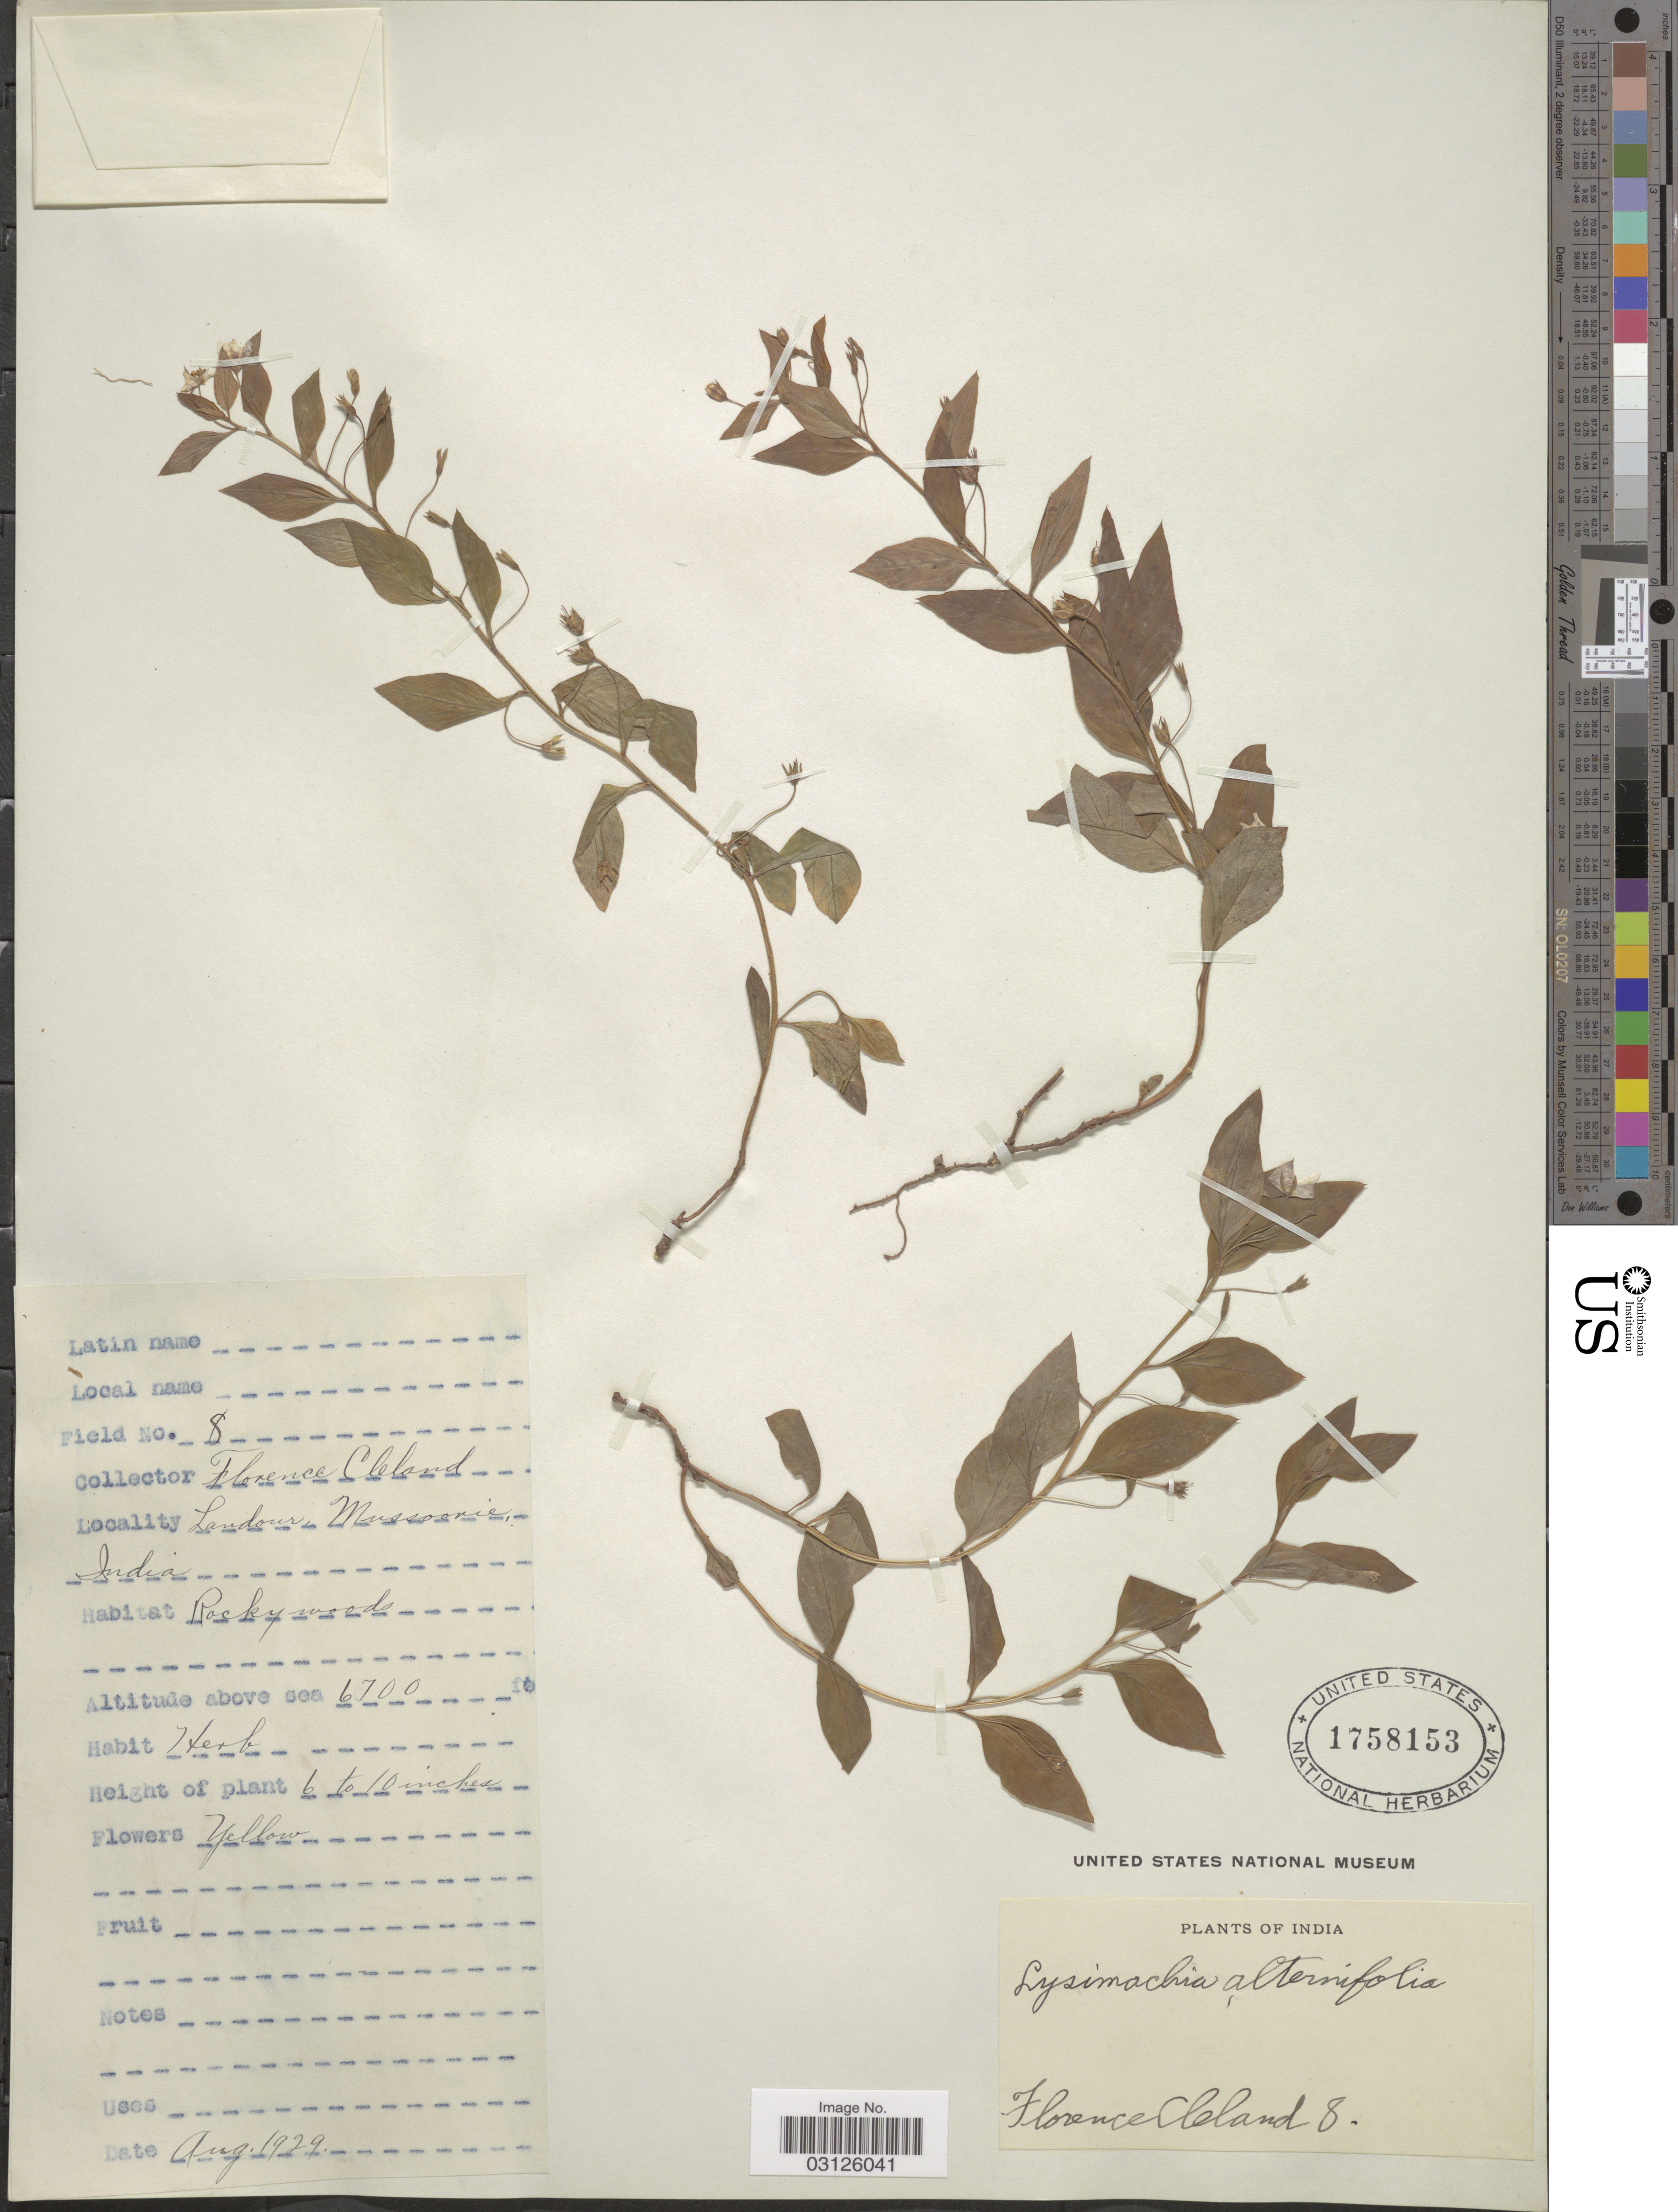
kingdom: Plantae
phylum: Tracheophyta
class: Magnoliopsida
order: Ericales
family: Primulaceae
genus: Lysimachia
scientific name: Lysimachia alternifolia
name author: Wall.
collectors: F. Cleland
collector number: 8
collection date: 1929-08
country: India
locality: Landour Mussoorie.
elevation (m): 2042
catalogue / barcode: US 1758153